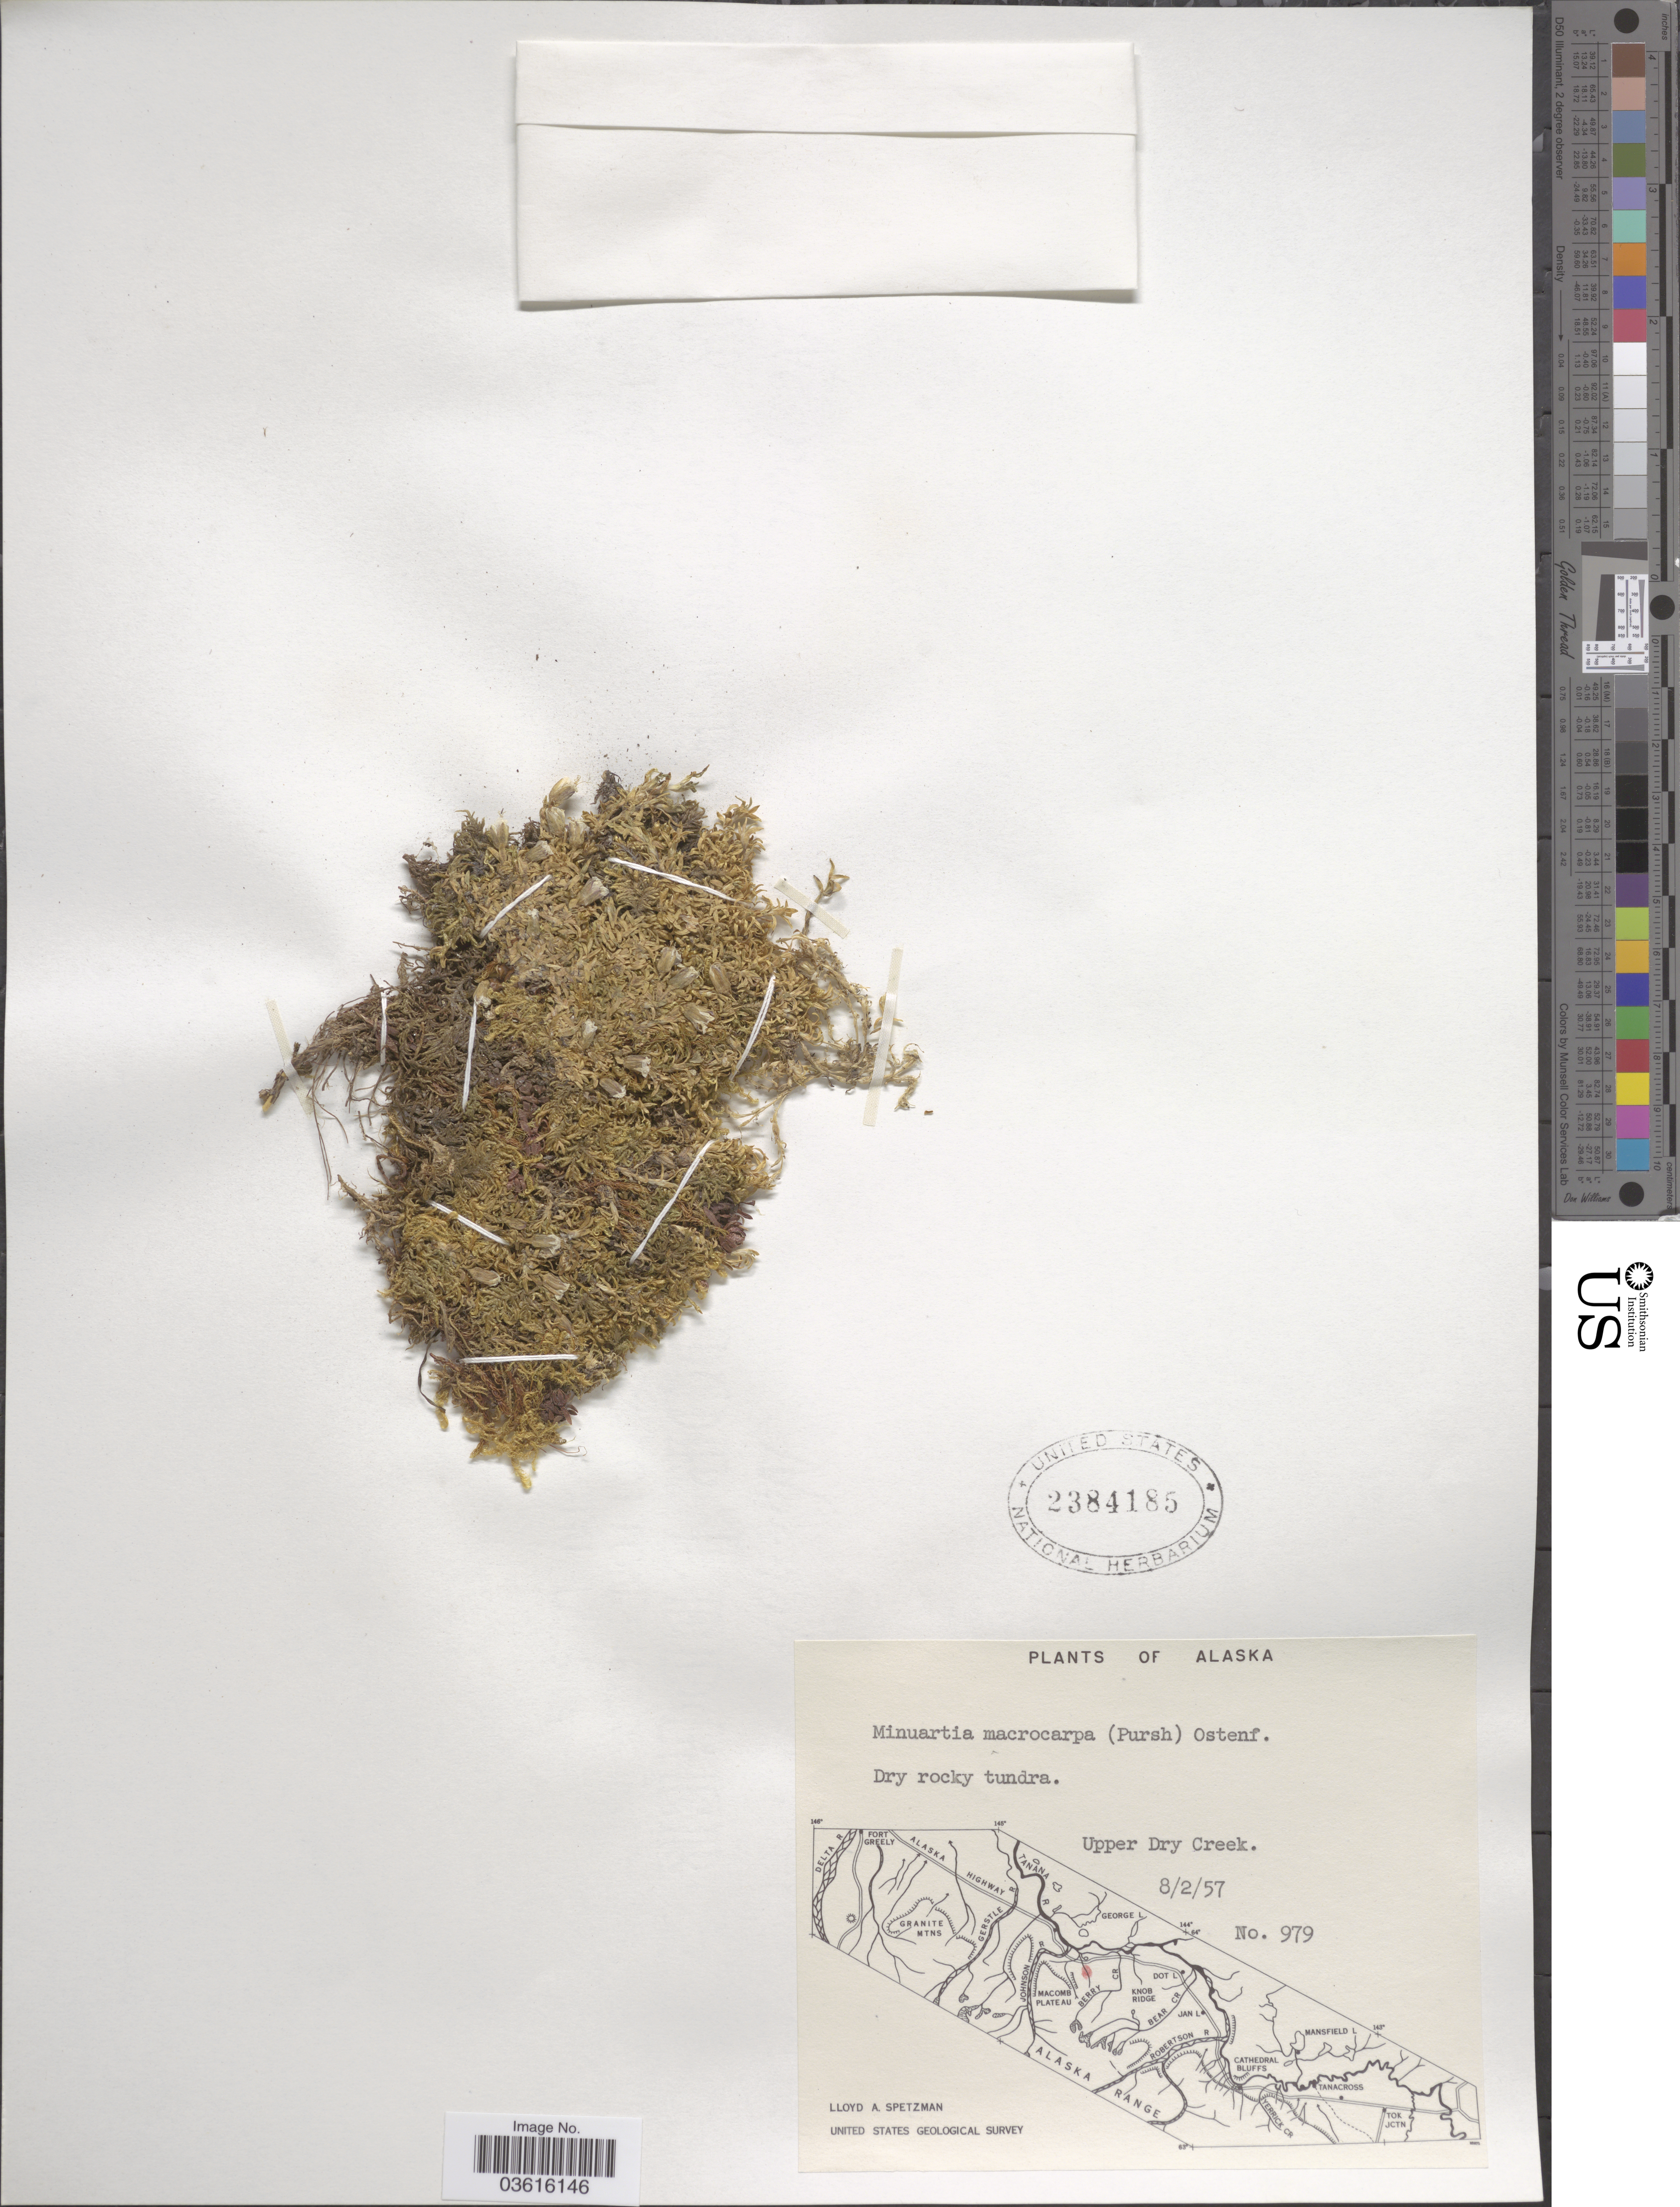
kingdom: Plantae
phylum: Tracheophyta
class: Magnoliopsida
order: Caryophyllales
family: Caryophyllaceae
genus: Pseudocherleria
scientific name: Pseudocherleria macrocarpa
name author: (Pursh) Dillenb. & Kadereit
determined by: U.S. National Herbarium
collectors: L. Spetzman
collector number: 979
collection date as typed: Transcribed d/m/y: 2/8/57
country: United States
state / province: Alaska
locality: Upper Dry Creek.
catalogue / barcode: US 2384185